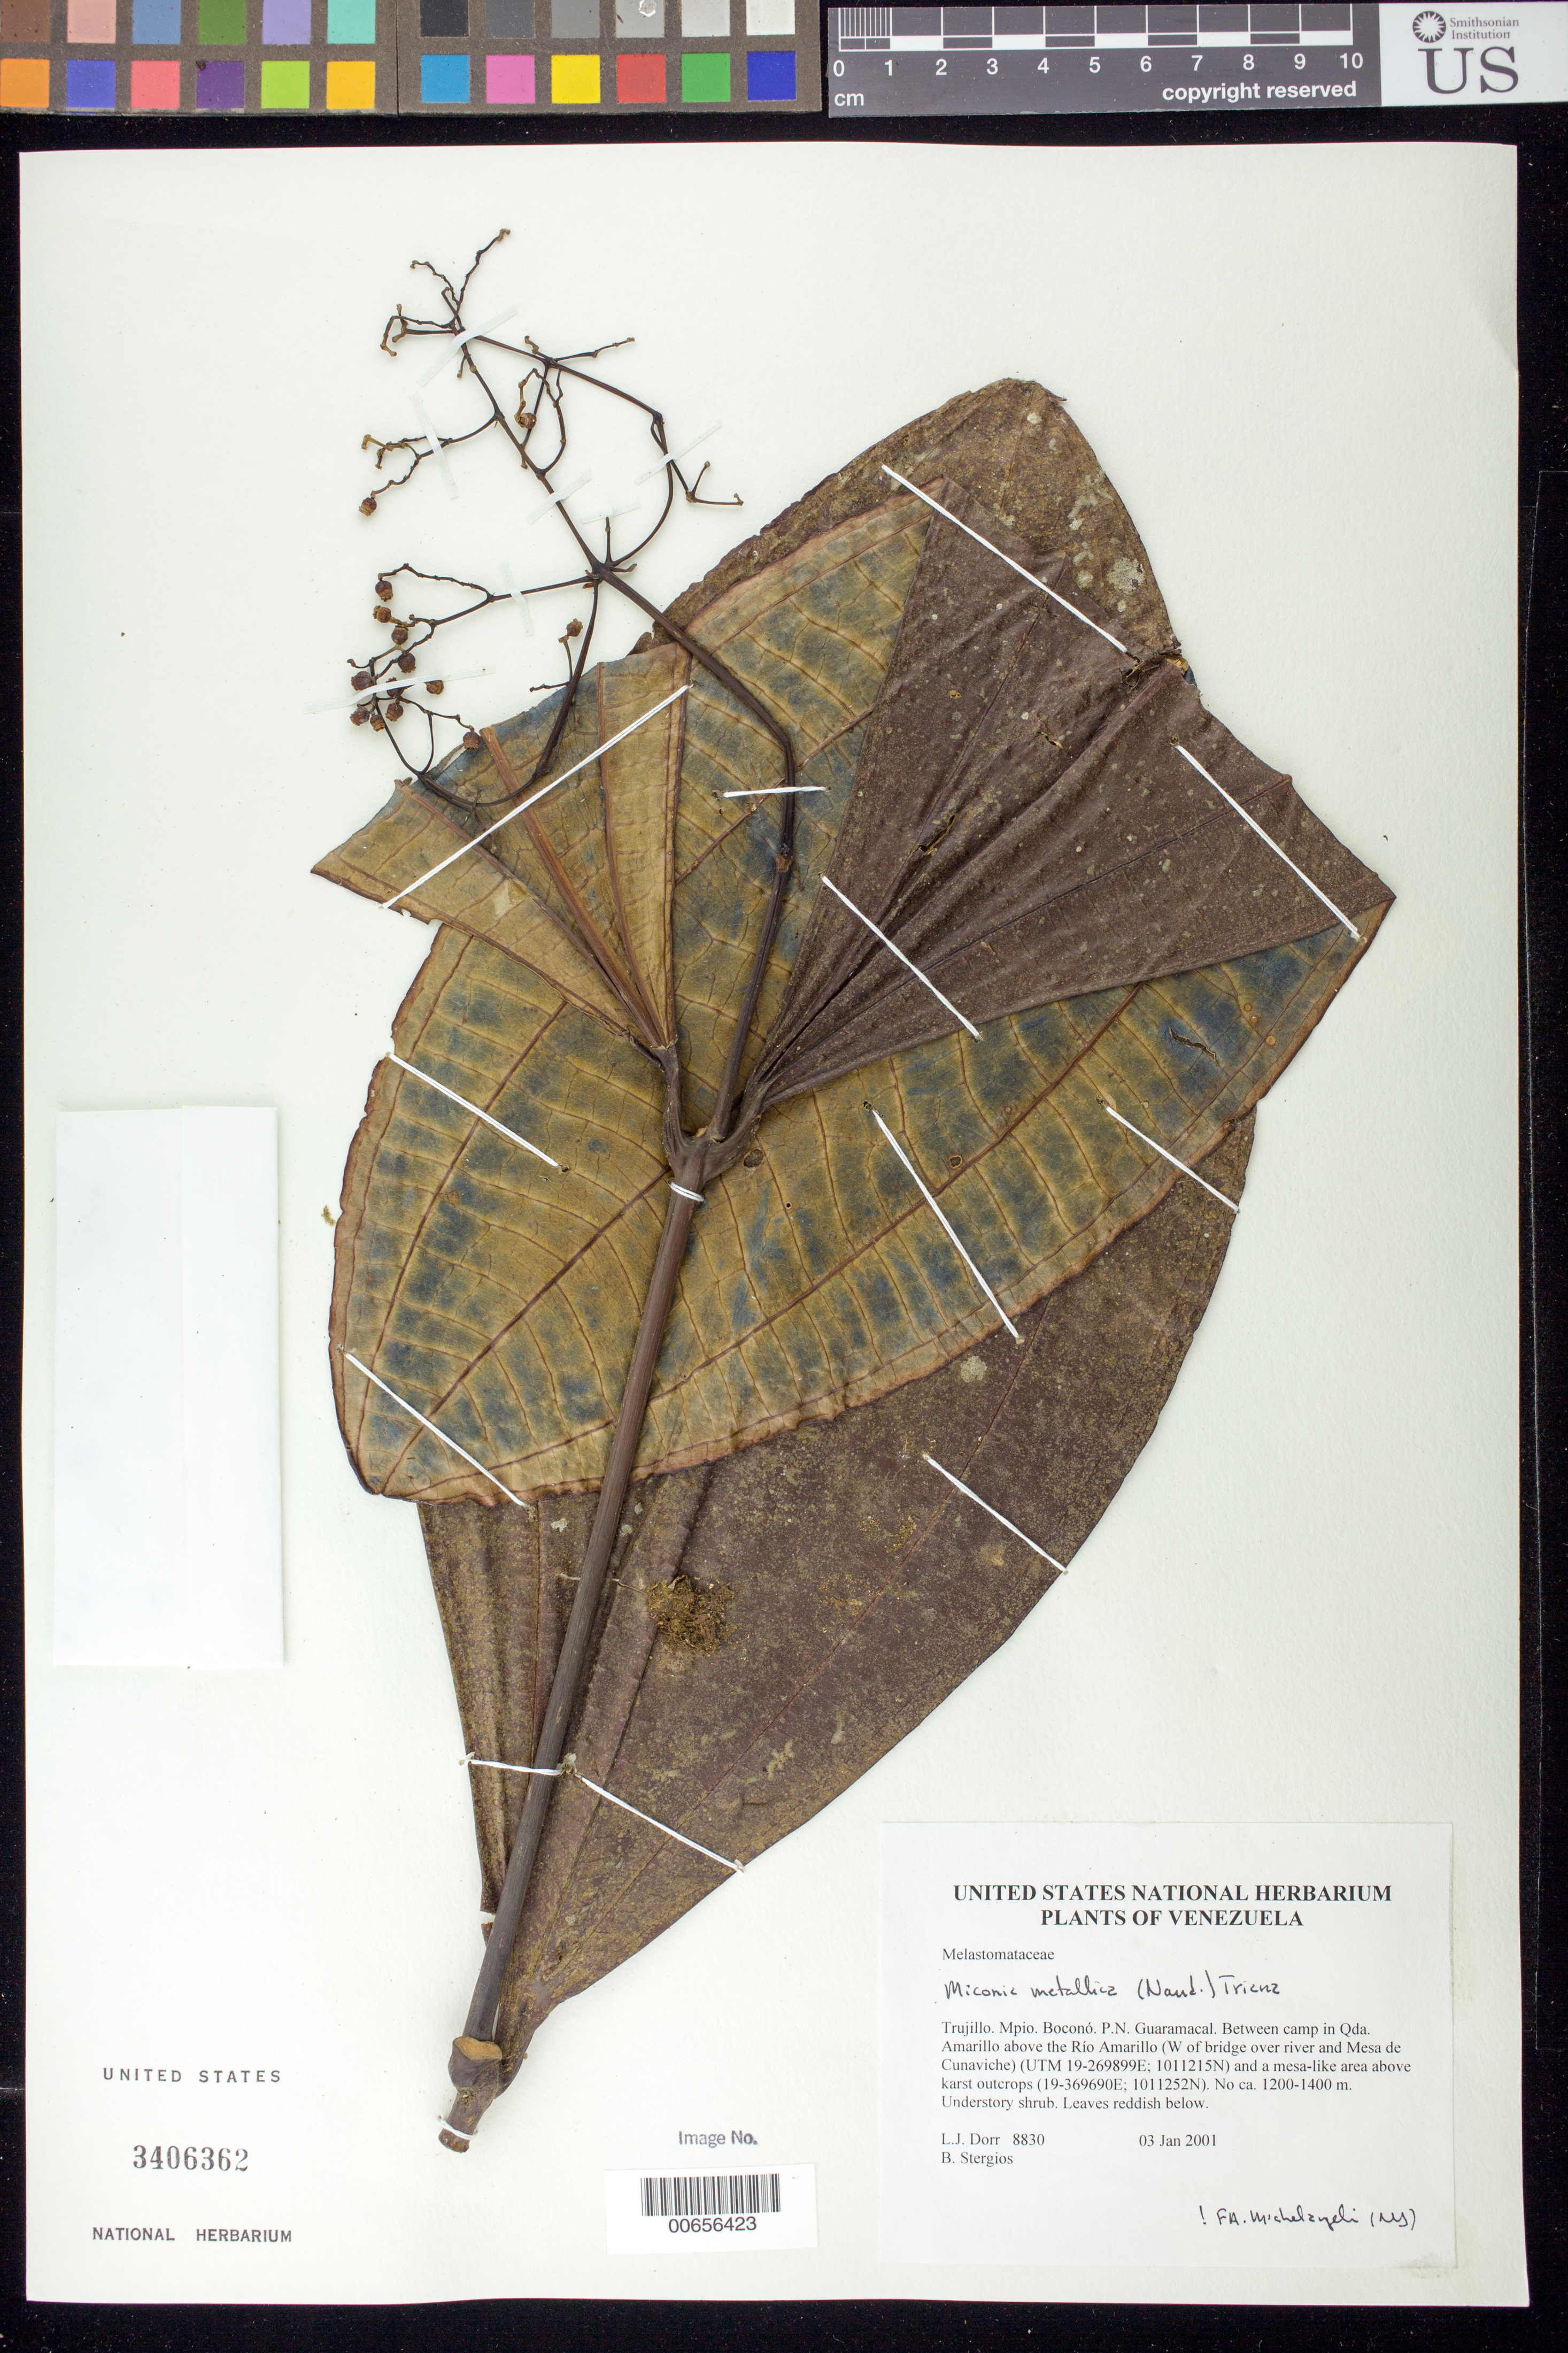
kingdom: Plantae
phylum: Tracheophyta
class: Magnoliopsida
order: Myrtales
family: Melastomataceae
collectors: L. J. Dorr & B. G. Stergios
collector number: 8830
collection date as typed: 03 Jan 2001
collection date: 2001-01-03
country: Venezuela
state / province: Trujillo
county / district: Boconó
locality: Parque Nacional Guaramacal. Between camp in Qda Amarillo above Río Amarillo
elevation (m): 1200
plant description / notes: CAS, CTES, F, NY, PORT, US, VEN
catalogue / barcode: US 3406362